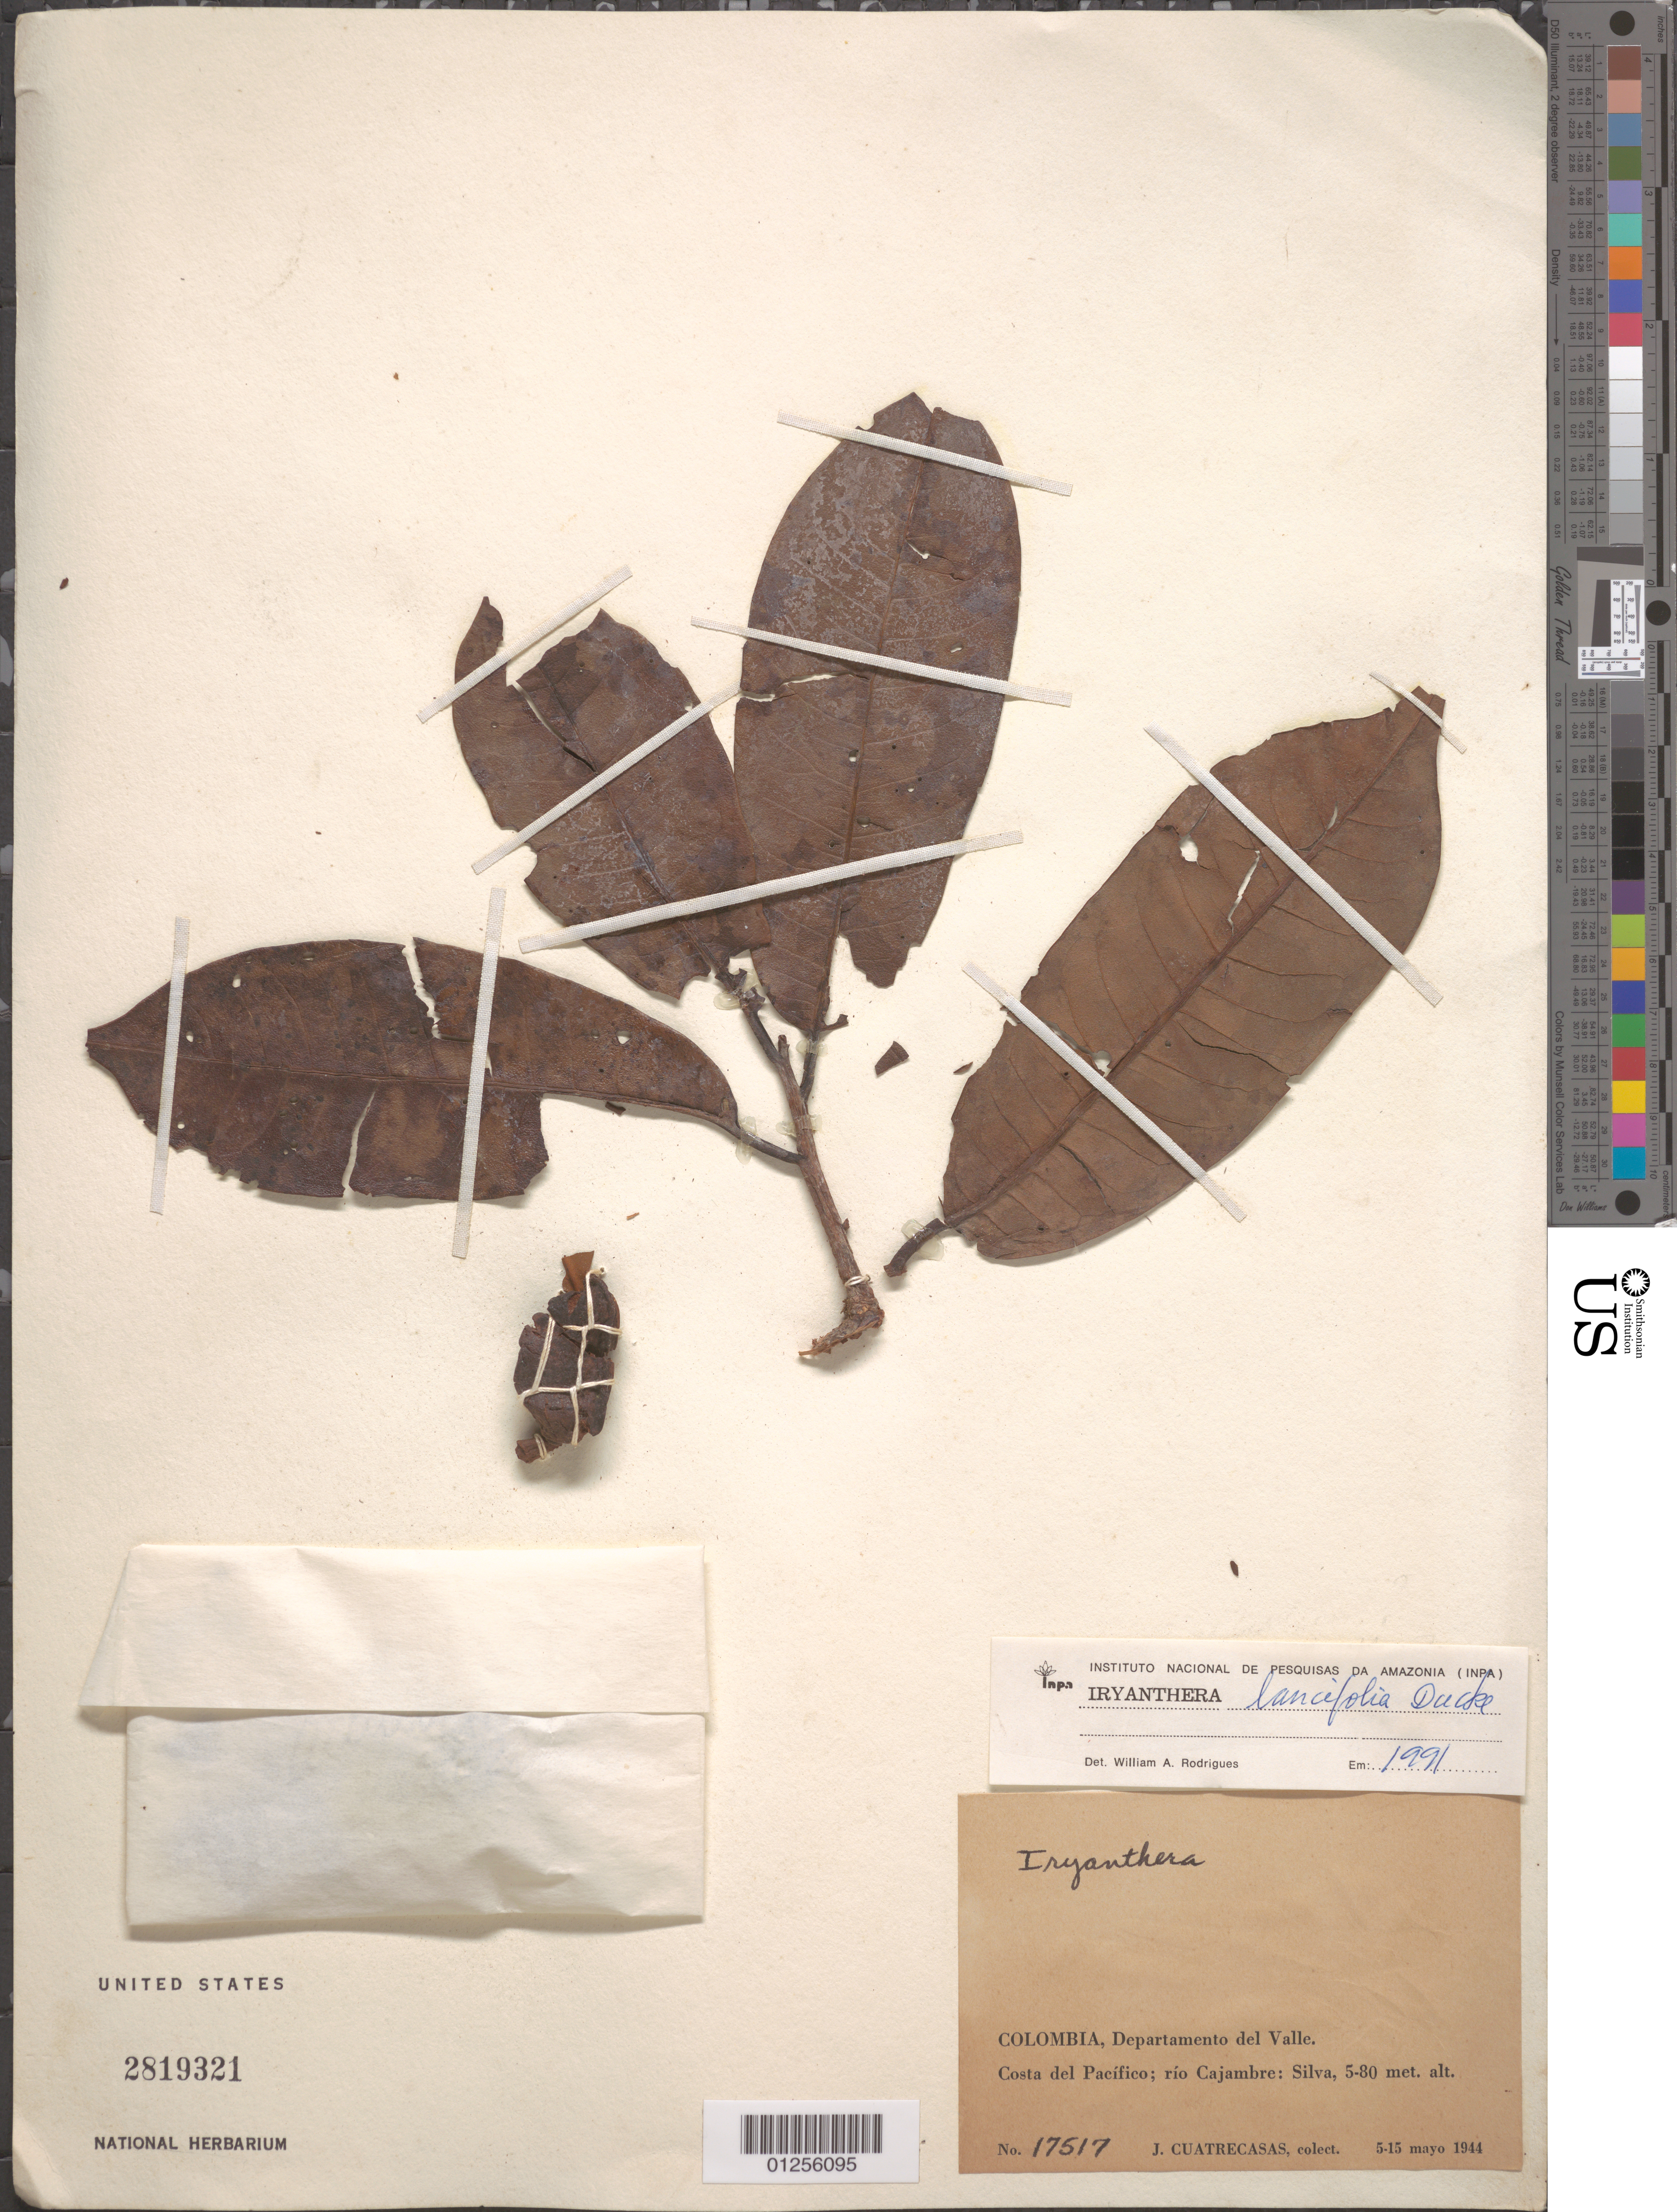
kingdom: Plantae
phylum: Tracheophyta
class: Magnoliopsida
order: Magnoliales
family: Myristicaceae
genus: Iryanthera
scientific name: Iryanthera lancifolia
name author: Ducke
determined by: Rodrigues, W. A.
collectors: J. Cuatrecasas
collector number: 17517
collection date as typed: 05 May 1944 to 15 May 1944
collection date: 1944-05-05/1944-05-15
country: Colombia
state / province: Cauca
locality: Pacific Coast, Rio Cajambre, Silva.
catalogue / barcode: US 2819321